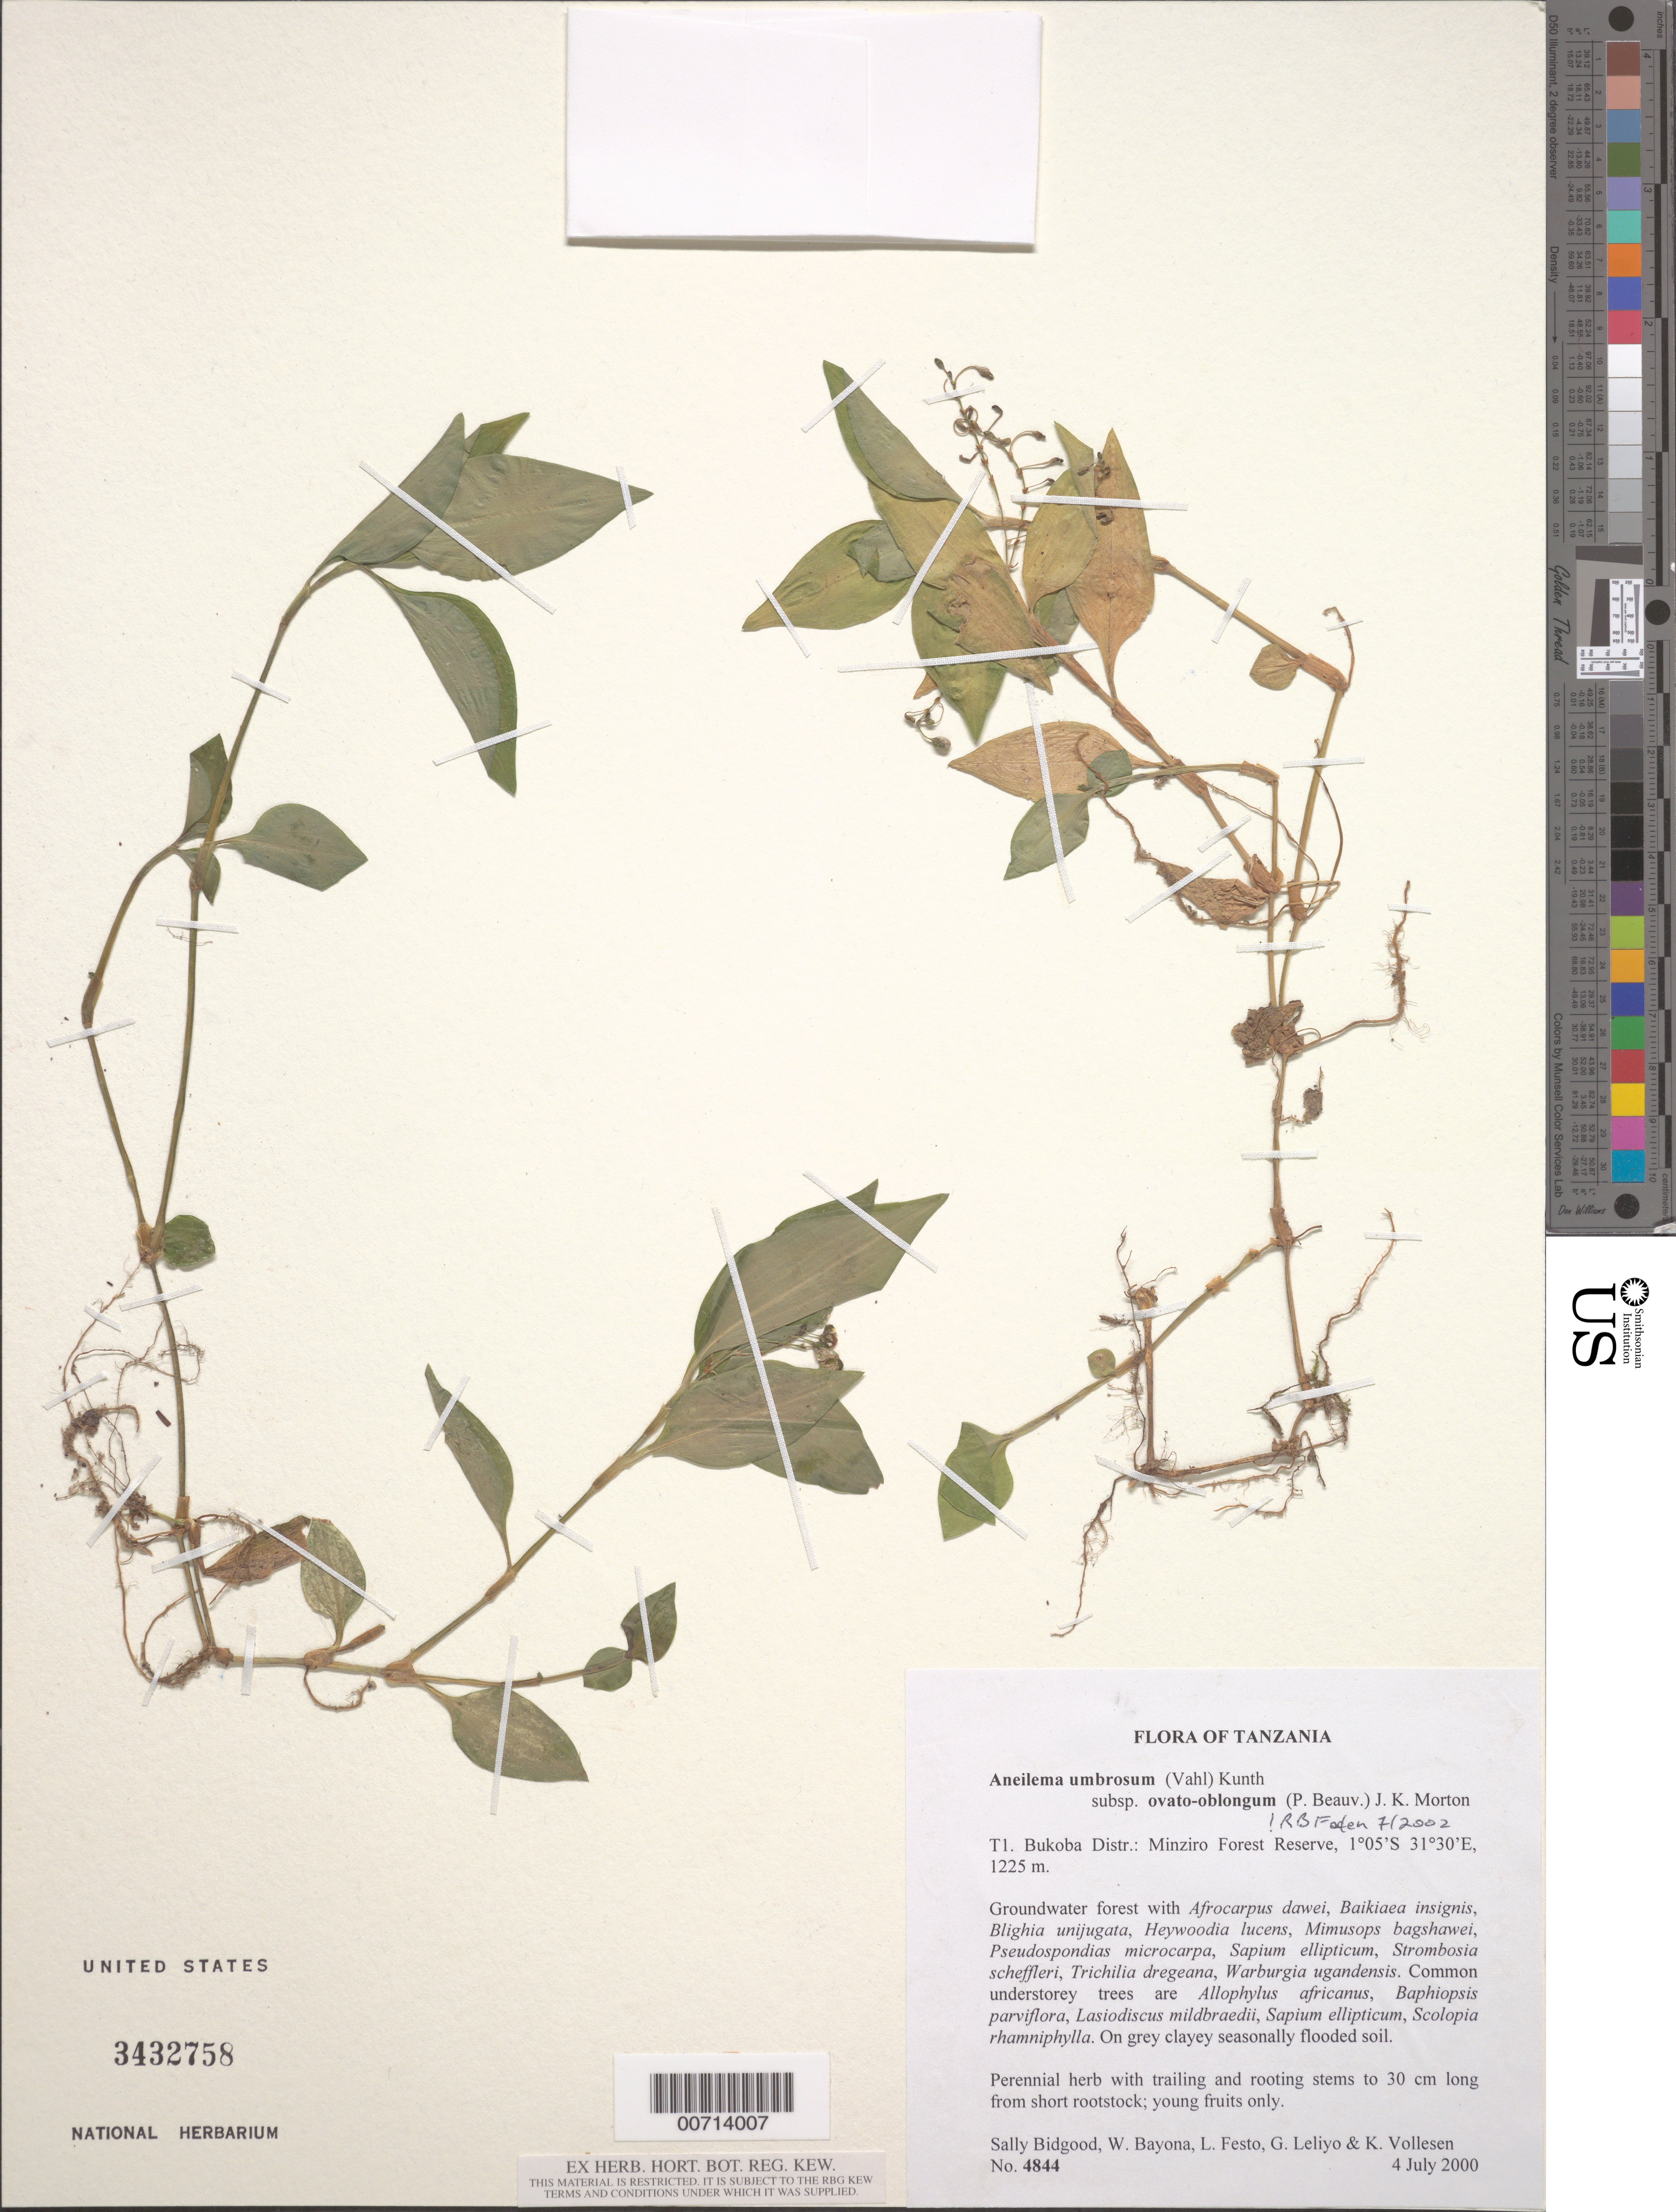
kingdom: Plantae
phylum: Tracheophyta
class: Liliopsida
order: Commelinales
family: Commelinaceae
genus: Aneilema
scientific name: Aneilema umbrosum subsp. ovato-oblongum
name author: (P. Beauv.) J.K. Morton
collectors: S. Bidgood, W. Bayona, L. Festo, G. Leliyo & K. Vollesen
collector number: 4844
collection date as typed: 04 Jul 2000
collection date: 2000-07-04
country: Tanzania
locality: T1 Bukoba Dist., Minziro Forest Reserve.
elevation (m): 1225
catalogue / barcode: US 3432758